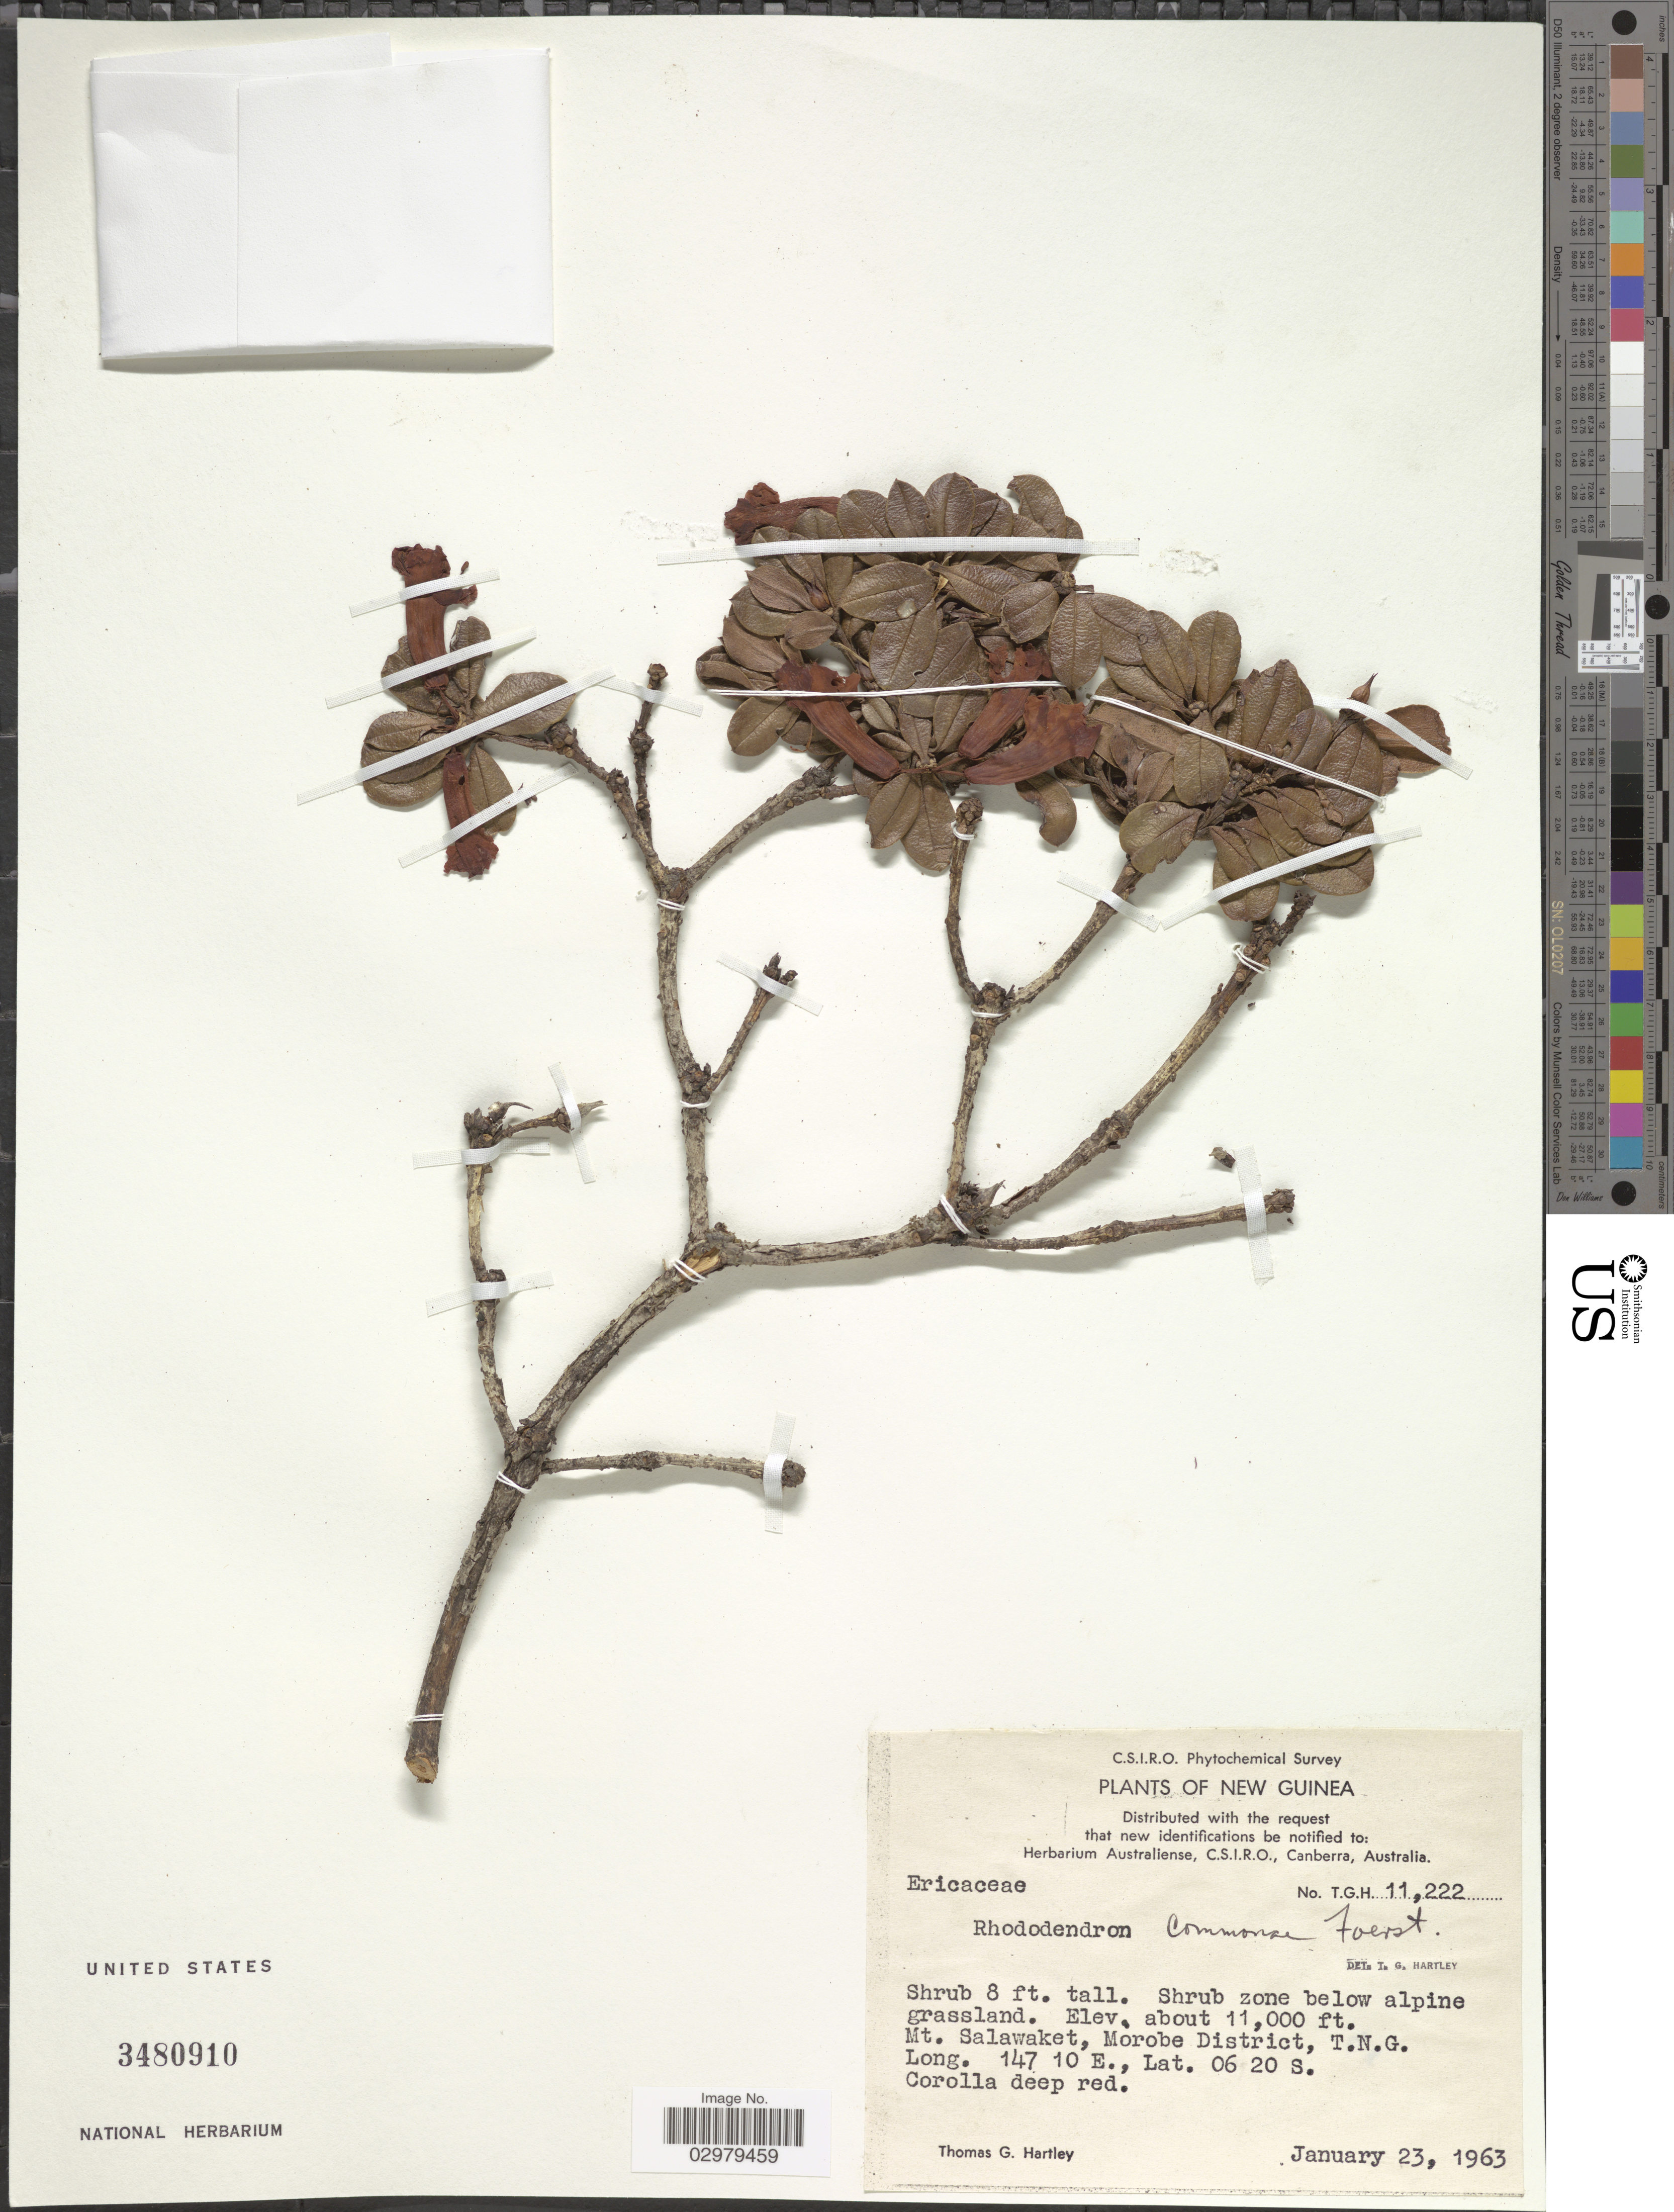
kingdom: Plantae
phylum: Tracheophyta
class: Magnoliopsida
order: Ericales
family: Ericaceae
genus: Rhododendron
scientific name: Rhododendron commonae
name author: F. Först.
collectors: T. G. Hartley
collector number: T.G.H.11222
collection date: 1963-01-23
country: Papua New Guinea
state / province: Morobe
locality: New Guinea. Mt. Salwaket, Morobe District, T.N.G.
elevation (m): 3353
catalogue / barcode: US 3480910